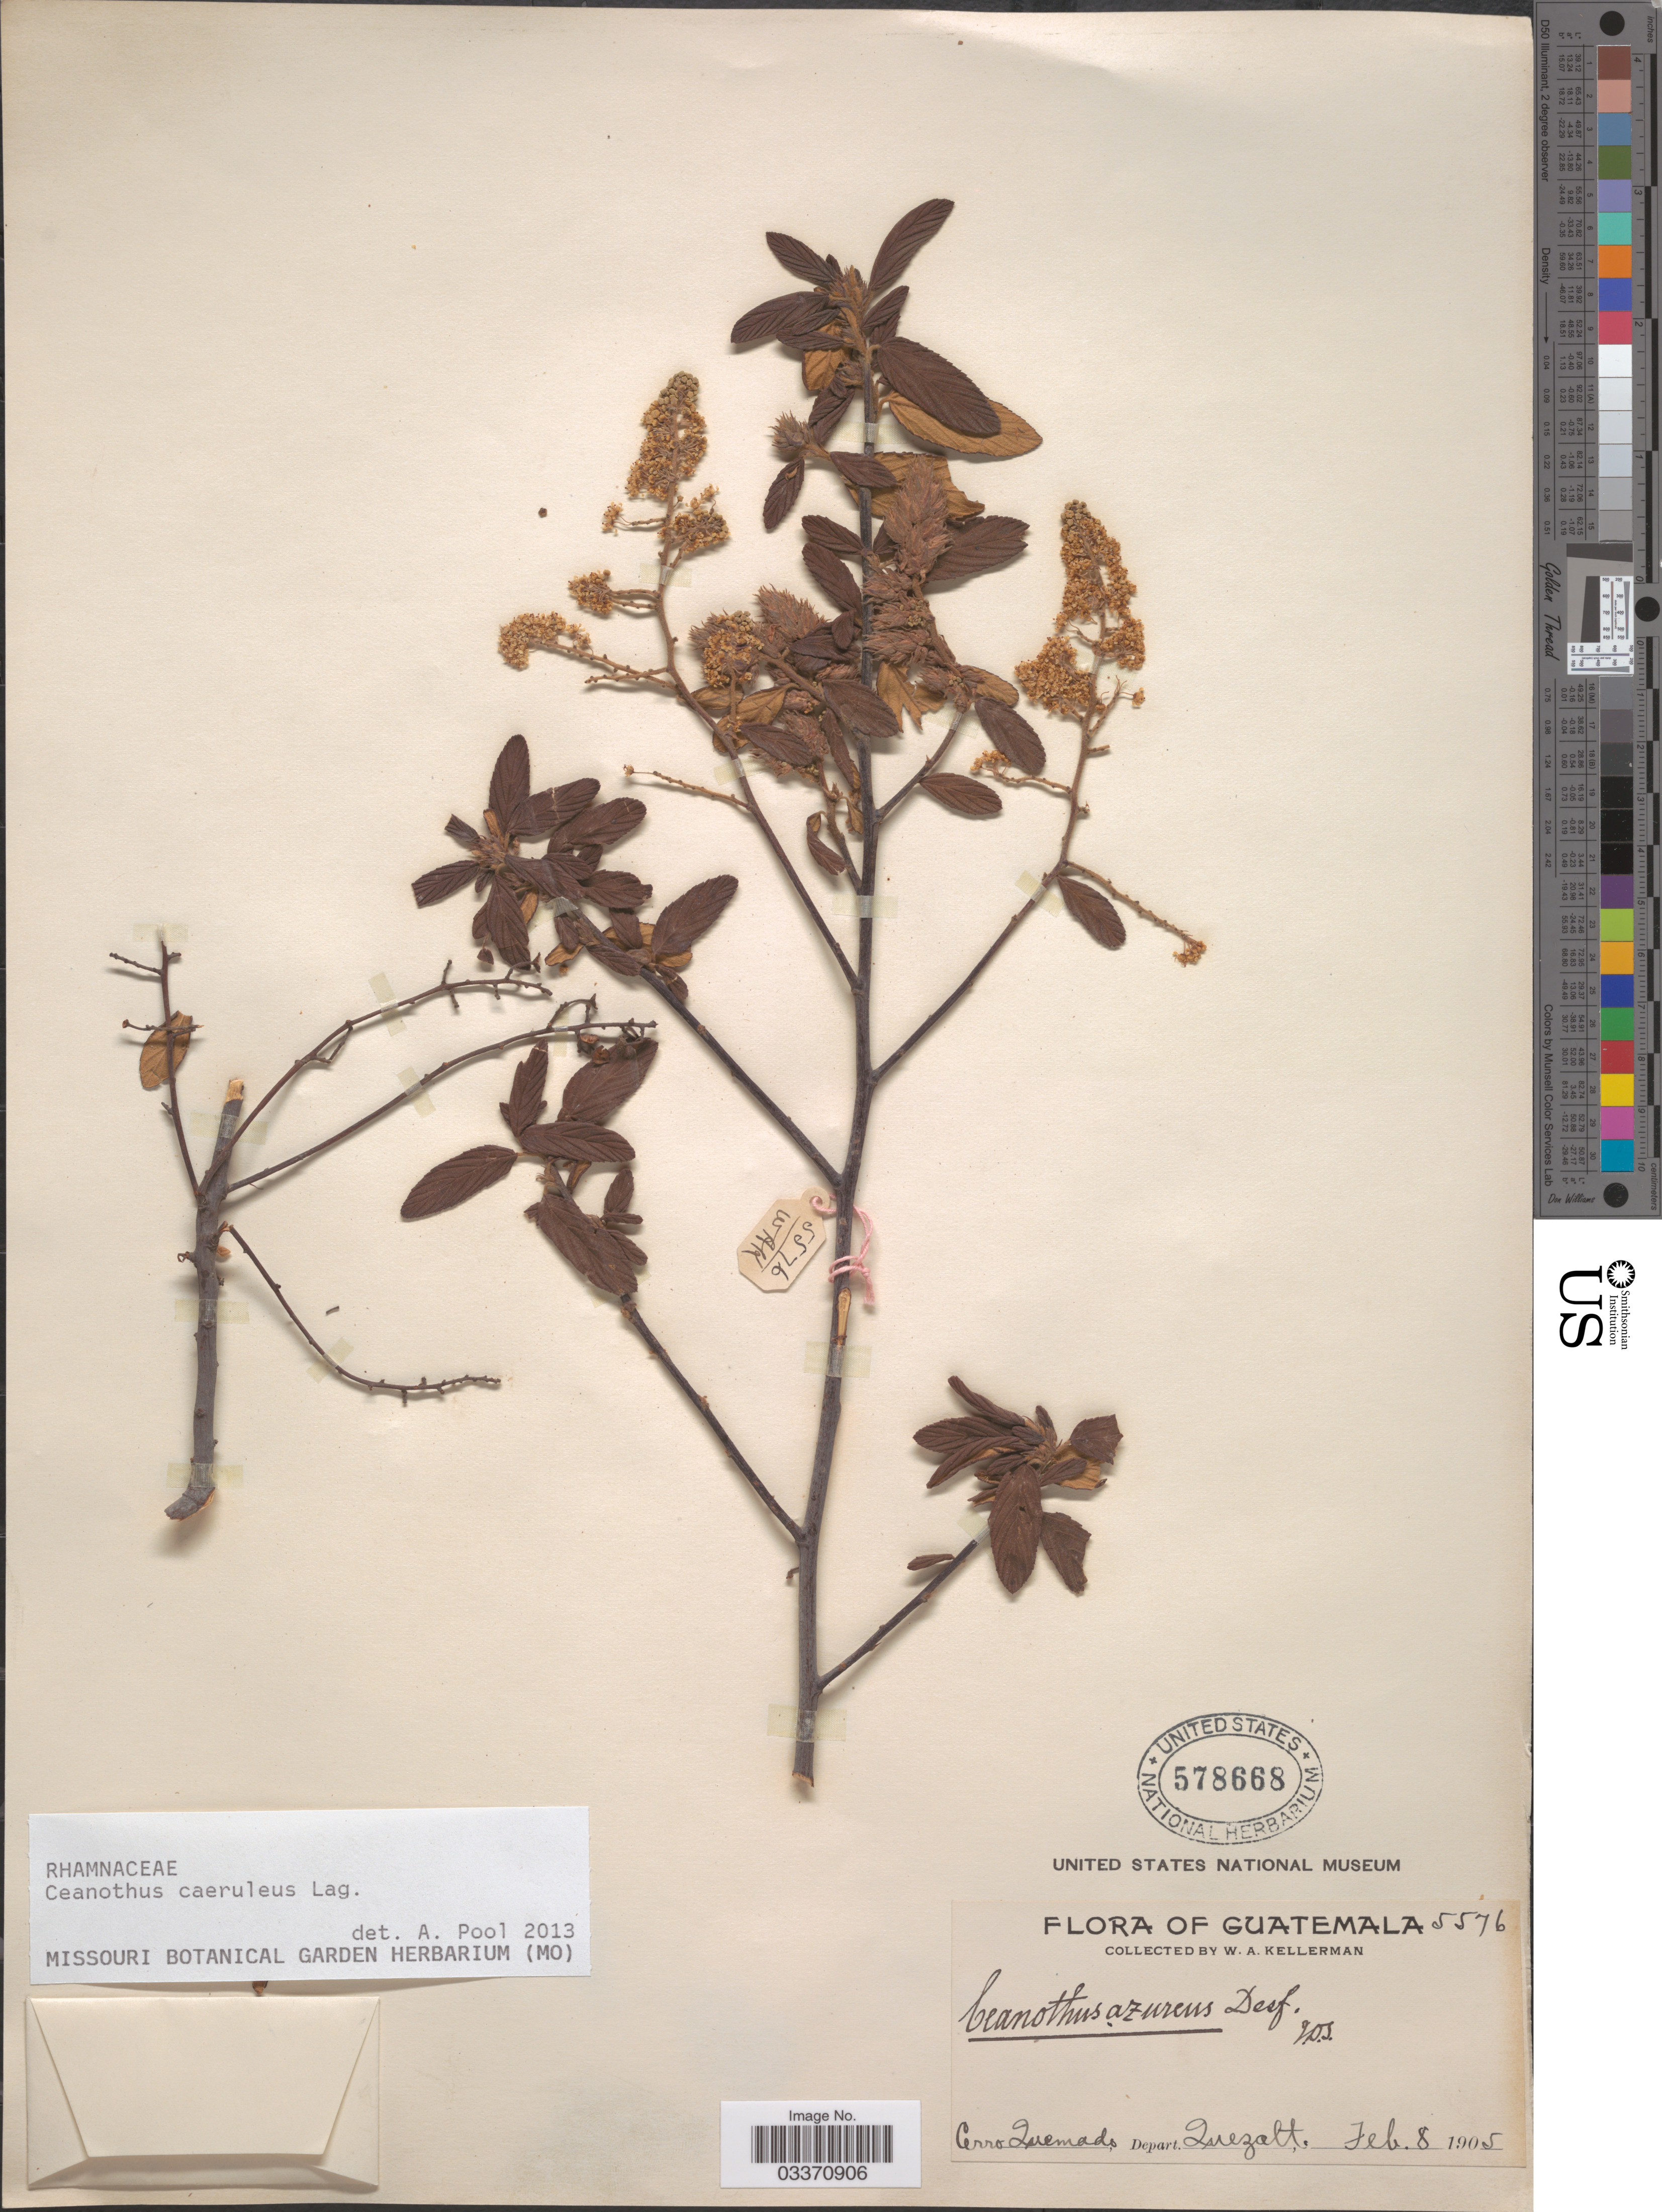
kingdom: Plantae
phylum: Tracheophyta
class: Magnoliopsida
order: Rosales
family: Rhamnaceae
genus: Ceanothus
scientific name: Ceanothus caeruleus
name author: Lag.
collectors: W. Kellerman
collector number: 5576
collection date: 1905-02-08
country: Guatemala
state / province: Quetzaltenango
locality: Cerro Quemado, Depart. Quezalt.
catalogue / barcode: US 578668